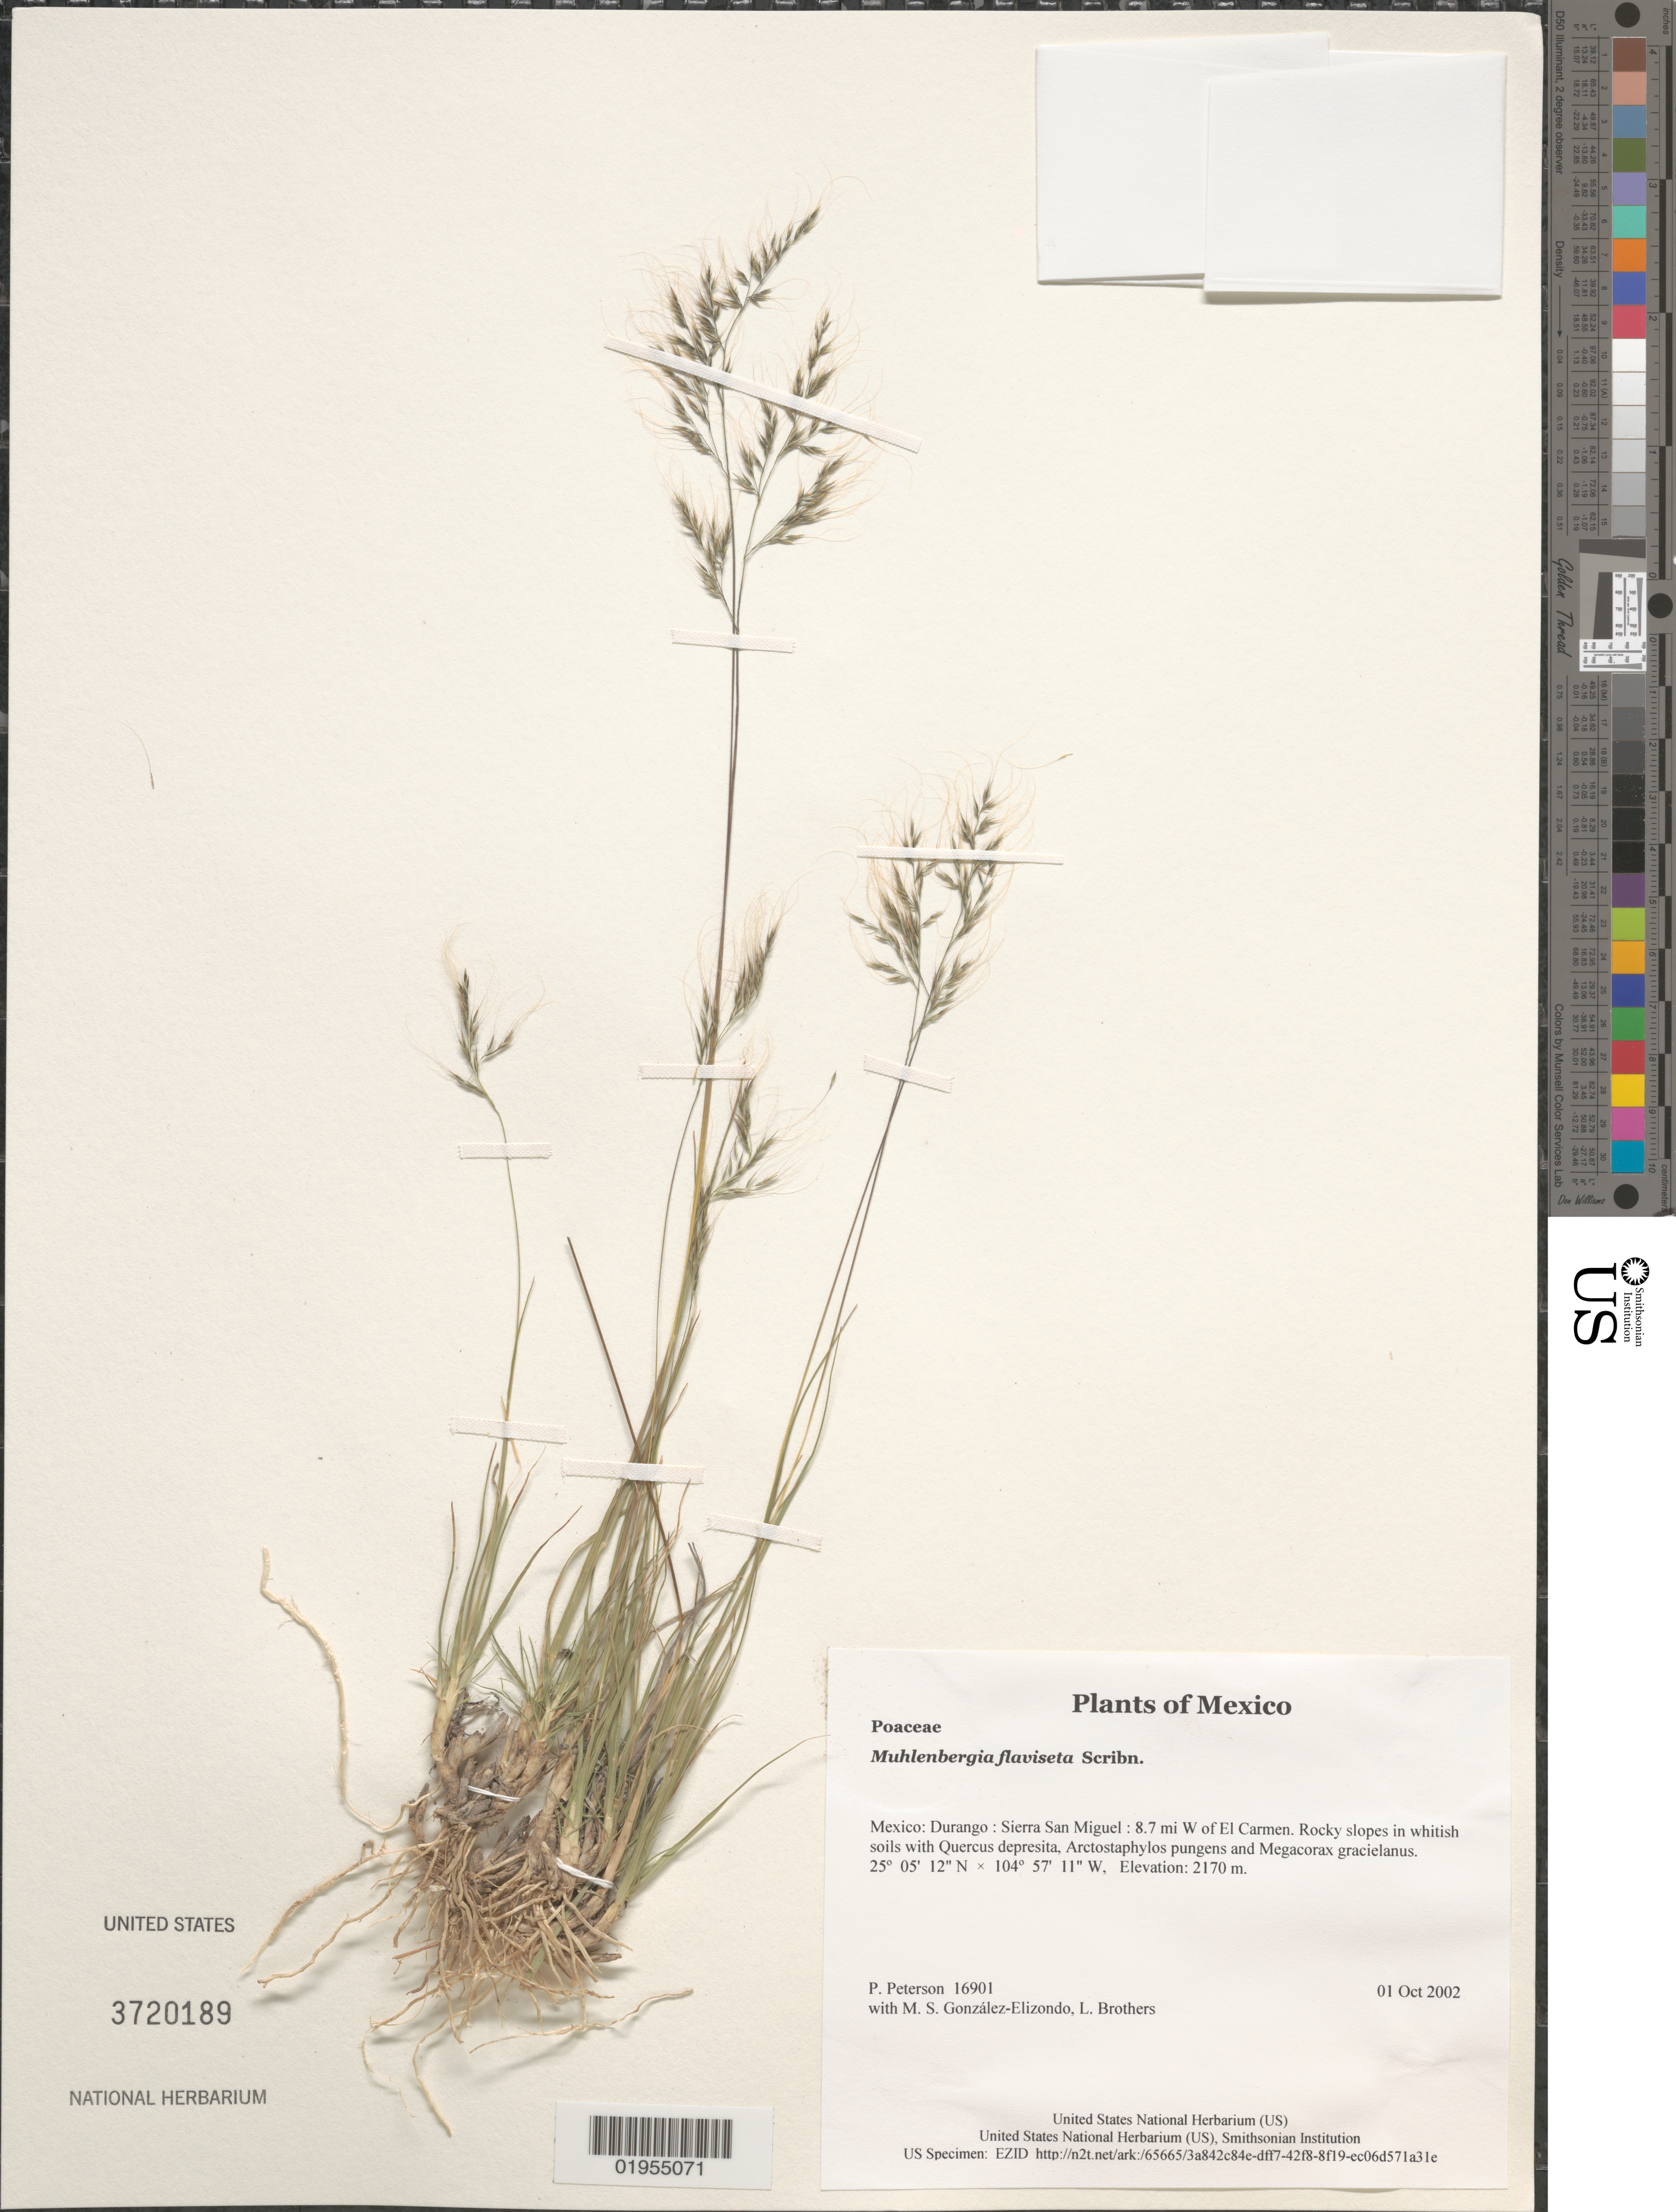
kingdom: Plantae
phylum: Tracheophyta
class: Liliopsida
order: Poales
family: Poaceae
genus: Muhlenbergia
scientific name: Muhlenbergia flaviseta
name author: Scribn.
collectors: P. M. Peterson, M. S. González-Elizondo & L. E. Brothers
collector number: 16901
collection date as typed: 01 Oct 2002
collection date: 2002-10-01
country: Mexico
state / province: Durango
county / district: Sierra San Miguel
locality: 8.7 mi W of El Carmen. Rocky slopes in whitish soils with Quercus depresita, Arctostaphylos pungens and Megacorax gracielanus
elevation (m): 2170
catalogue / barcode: US 3720189